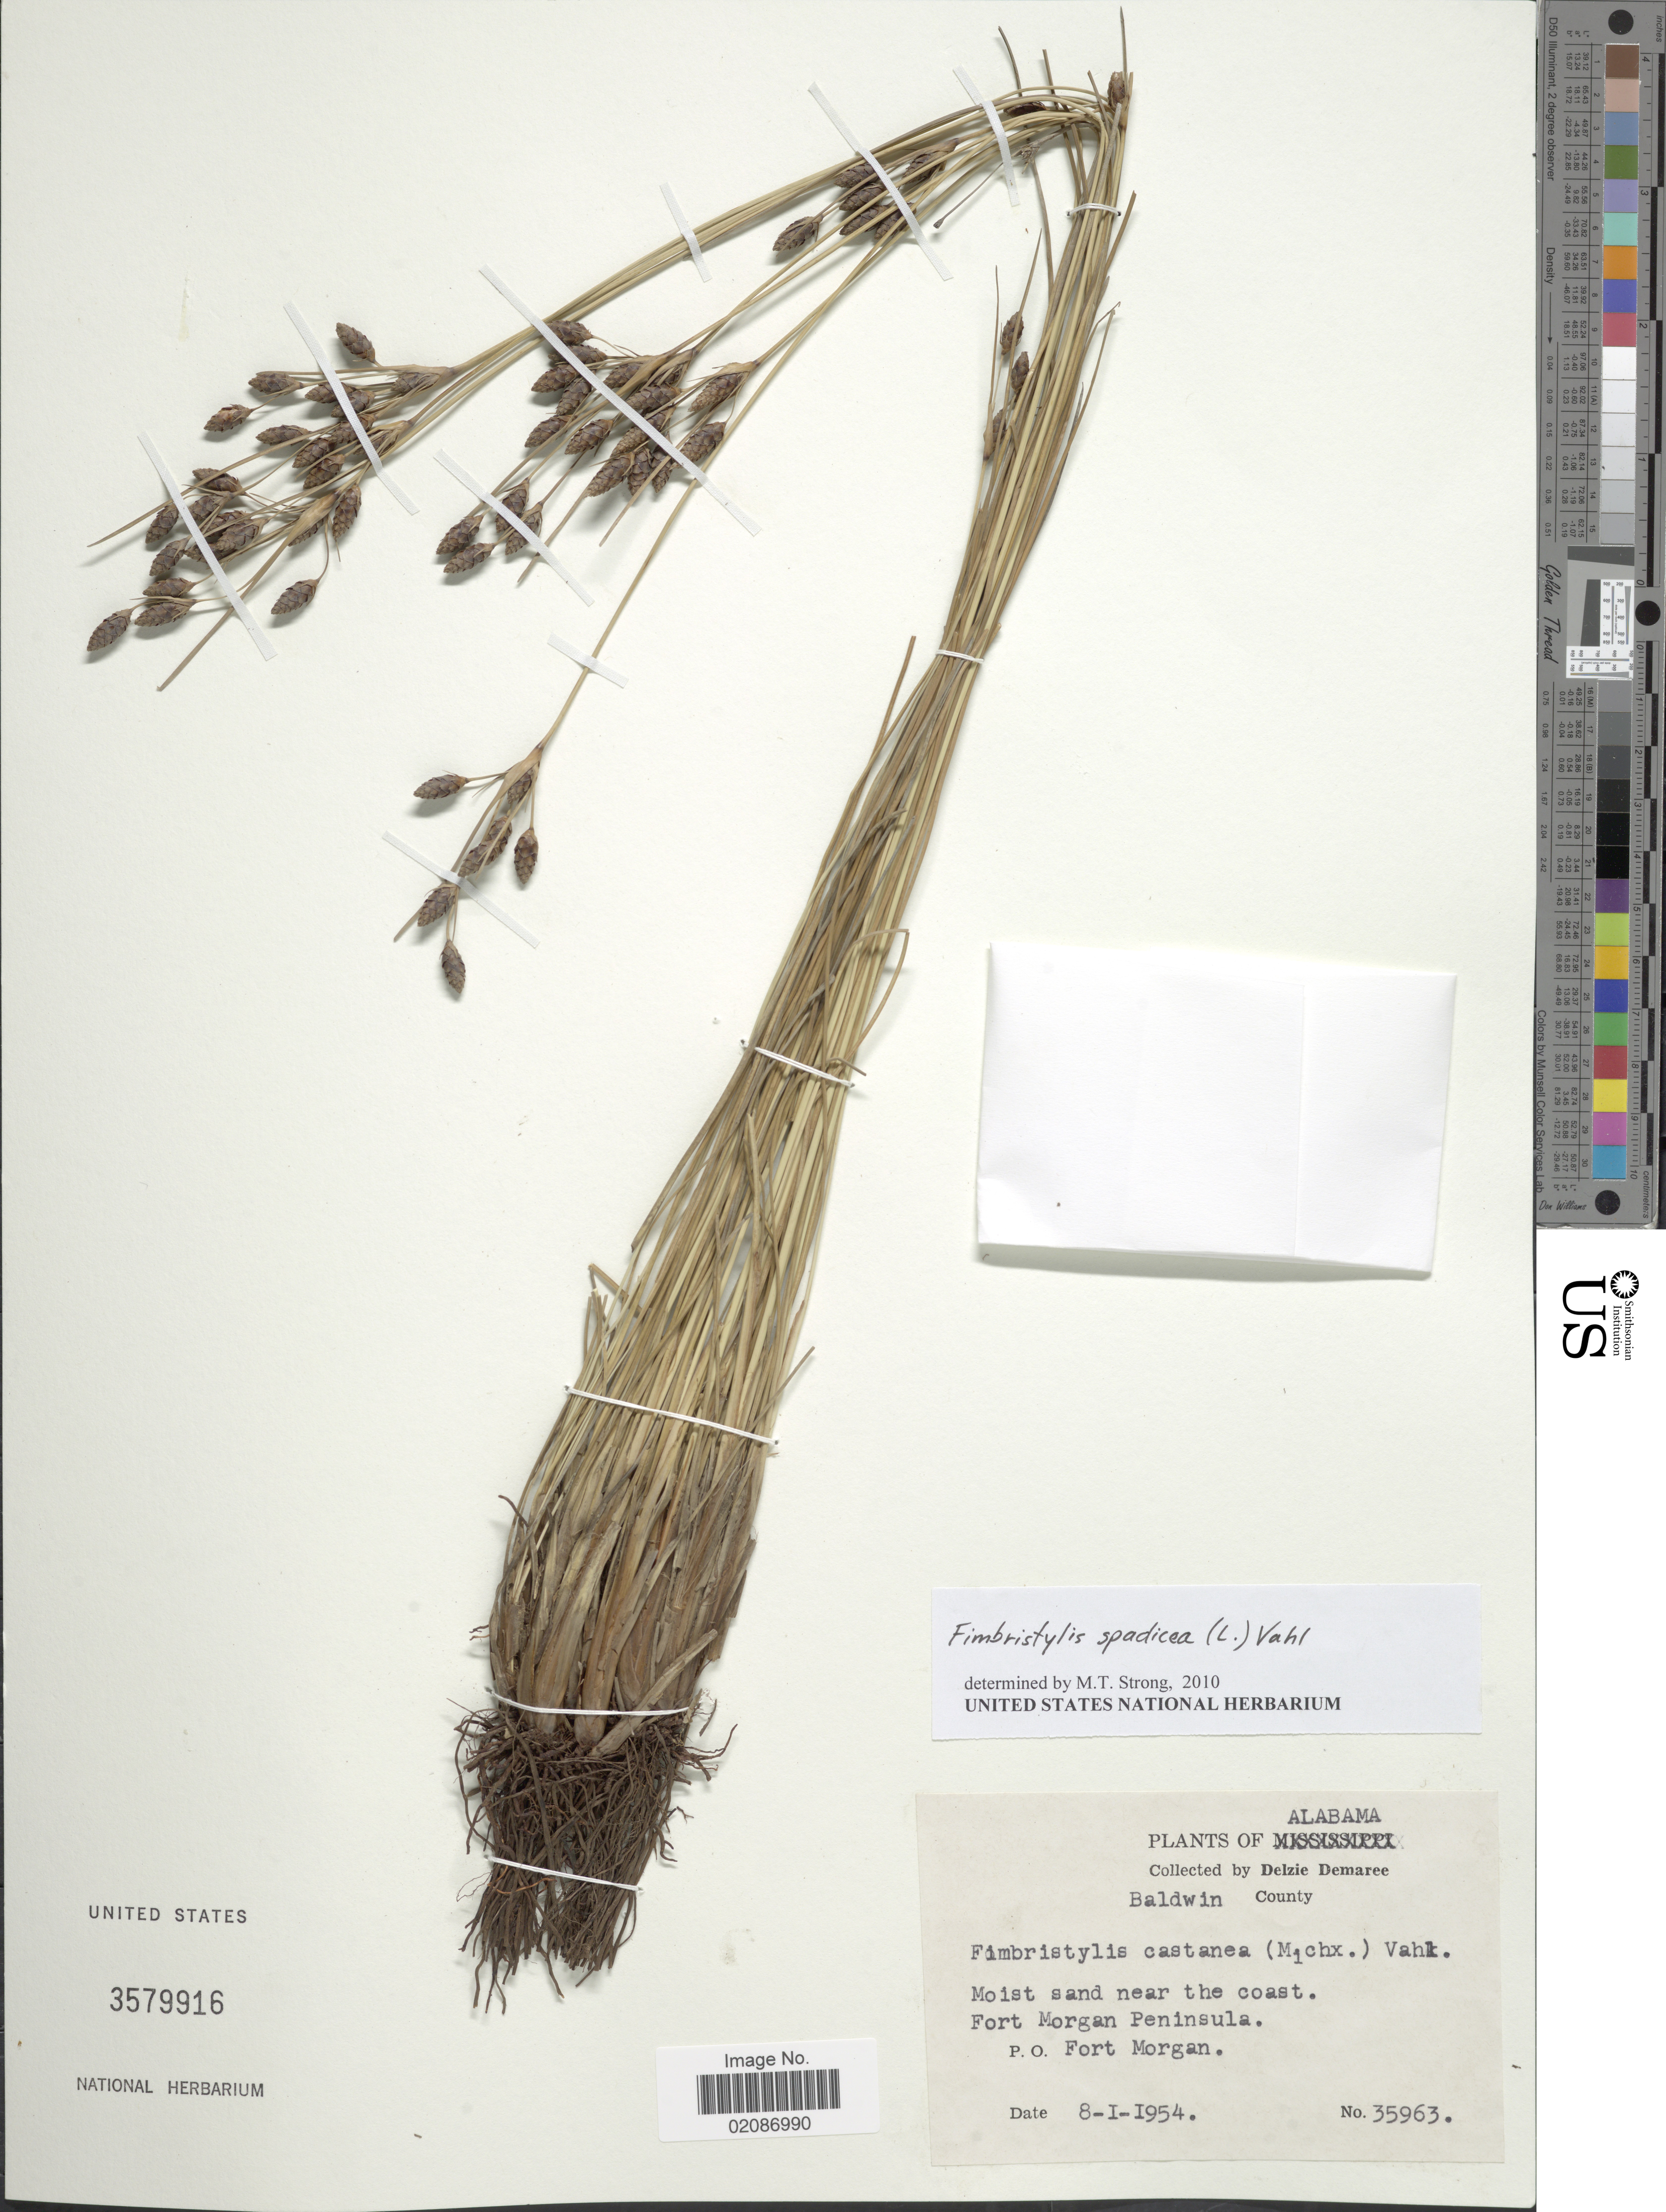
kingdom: Plantae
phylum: Tracheophyta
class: Liliopsida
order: Poales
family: Cyperaceae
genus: Fimbristylis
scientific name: Fimbristylis spadicea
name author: (L.) Vahl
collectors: D. Demaree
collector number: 35963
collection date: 1954-01-08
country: United States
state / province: Alabama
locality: Baldwin County, Fort Morgan Peninsula, Fort Morgan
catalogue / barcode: US 3579916